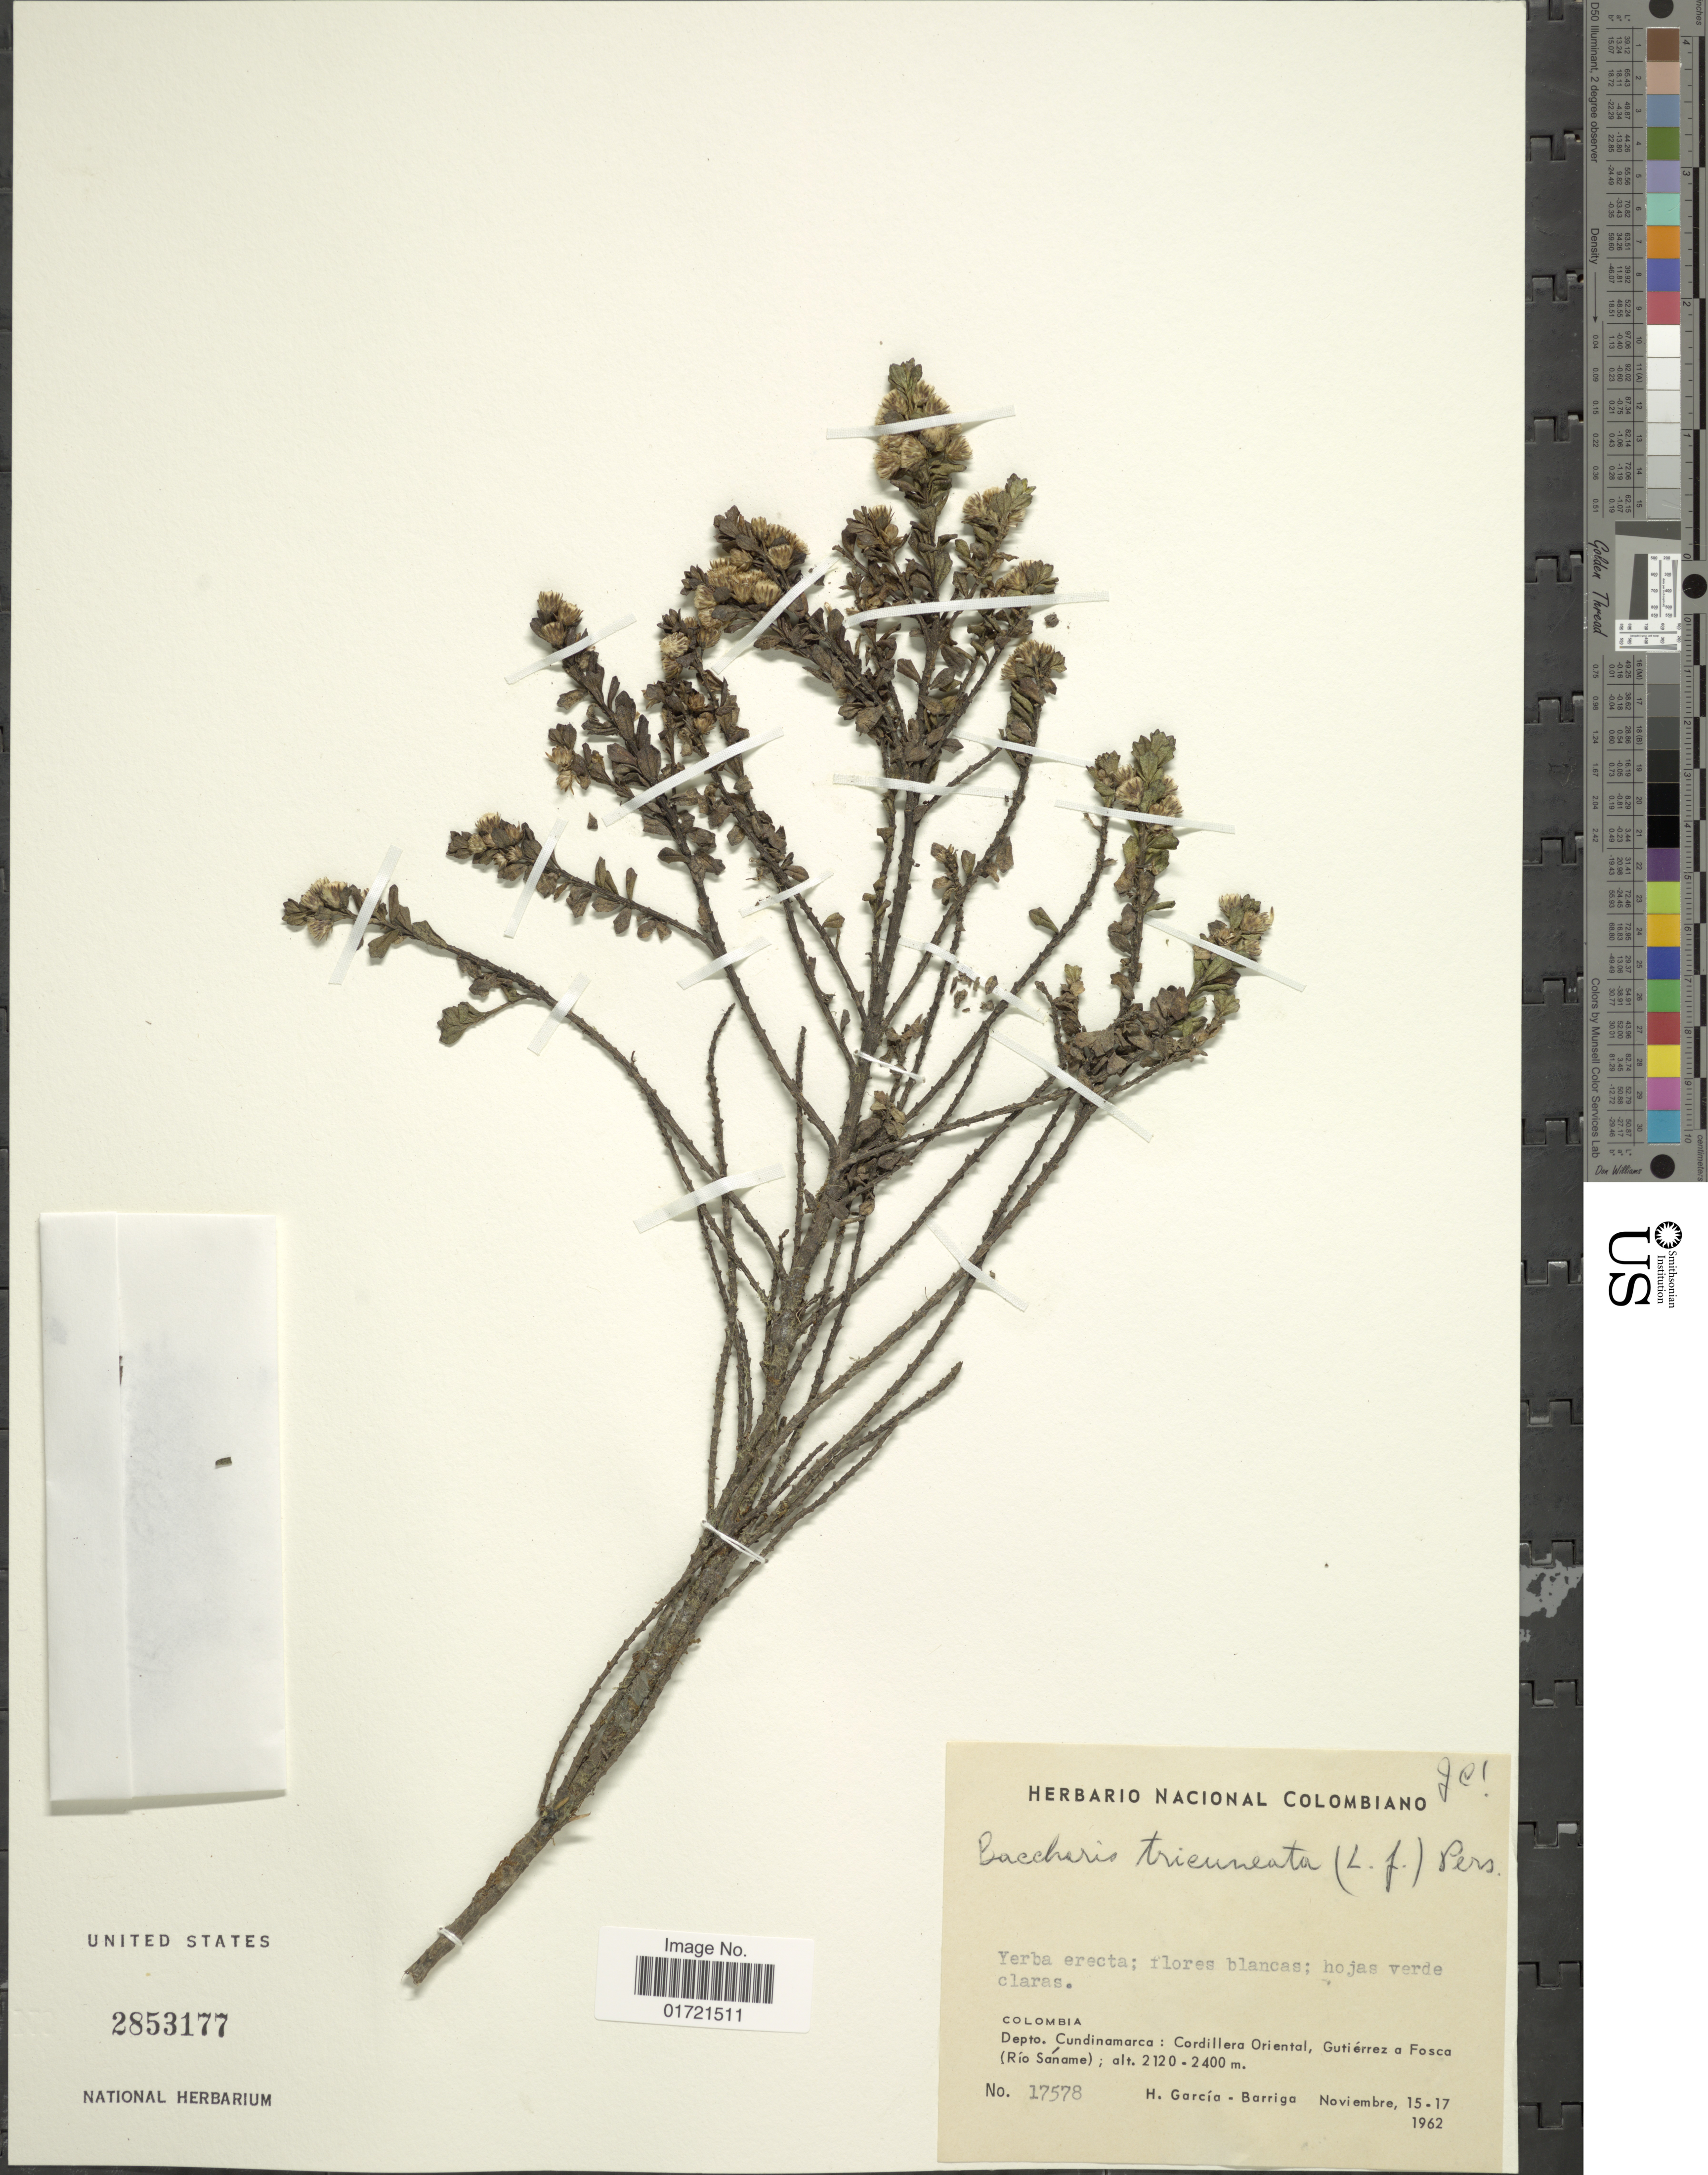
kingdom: Plantae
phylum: Tracheophyta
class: Magnoliopsida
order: Asterales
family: Asteraceae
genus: Baccharis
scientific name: Baccharis tricuneata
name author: (L. f.) Pers.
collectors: H. García Barriga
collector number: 17578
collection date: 1962-11-15/1962-11-17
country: Colombia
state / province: Cundinamarca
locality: Cordillera Oriental, Gutierrea a Fosca (Rio Saname)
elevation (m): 2120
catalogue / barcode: US 2853177